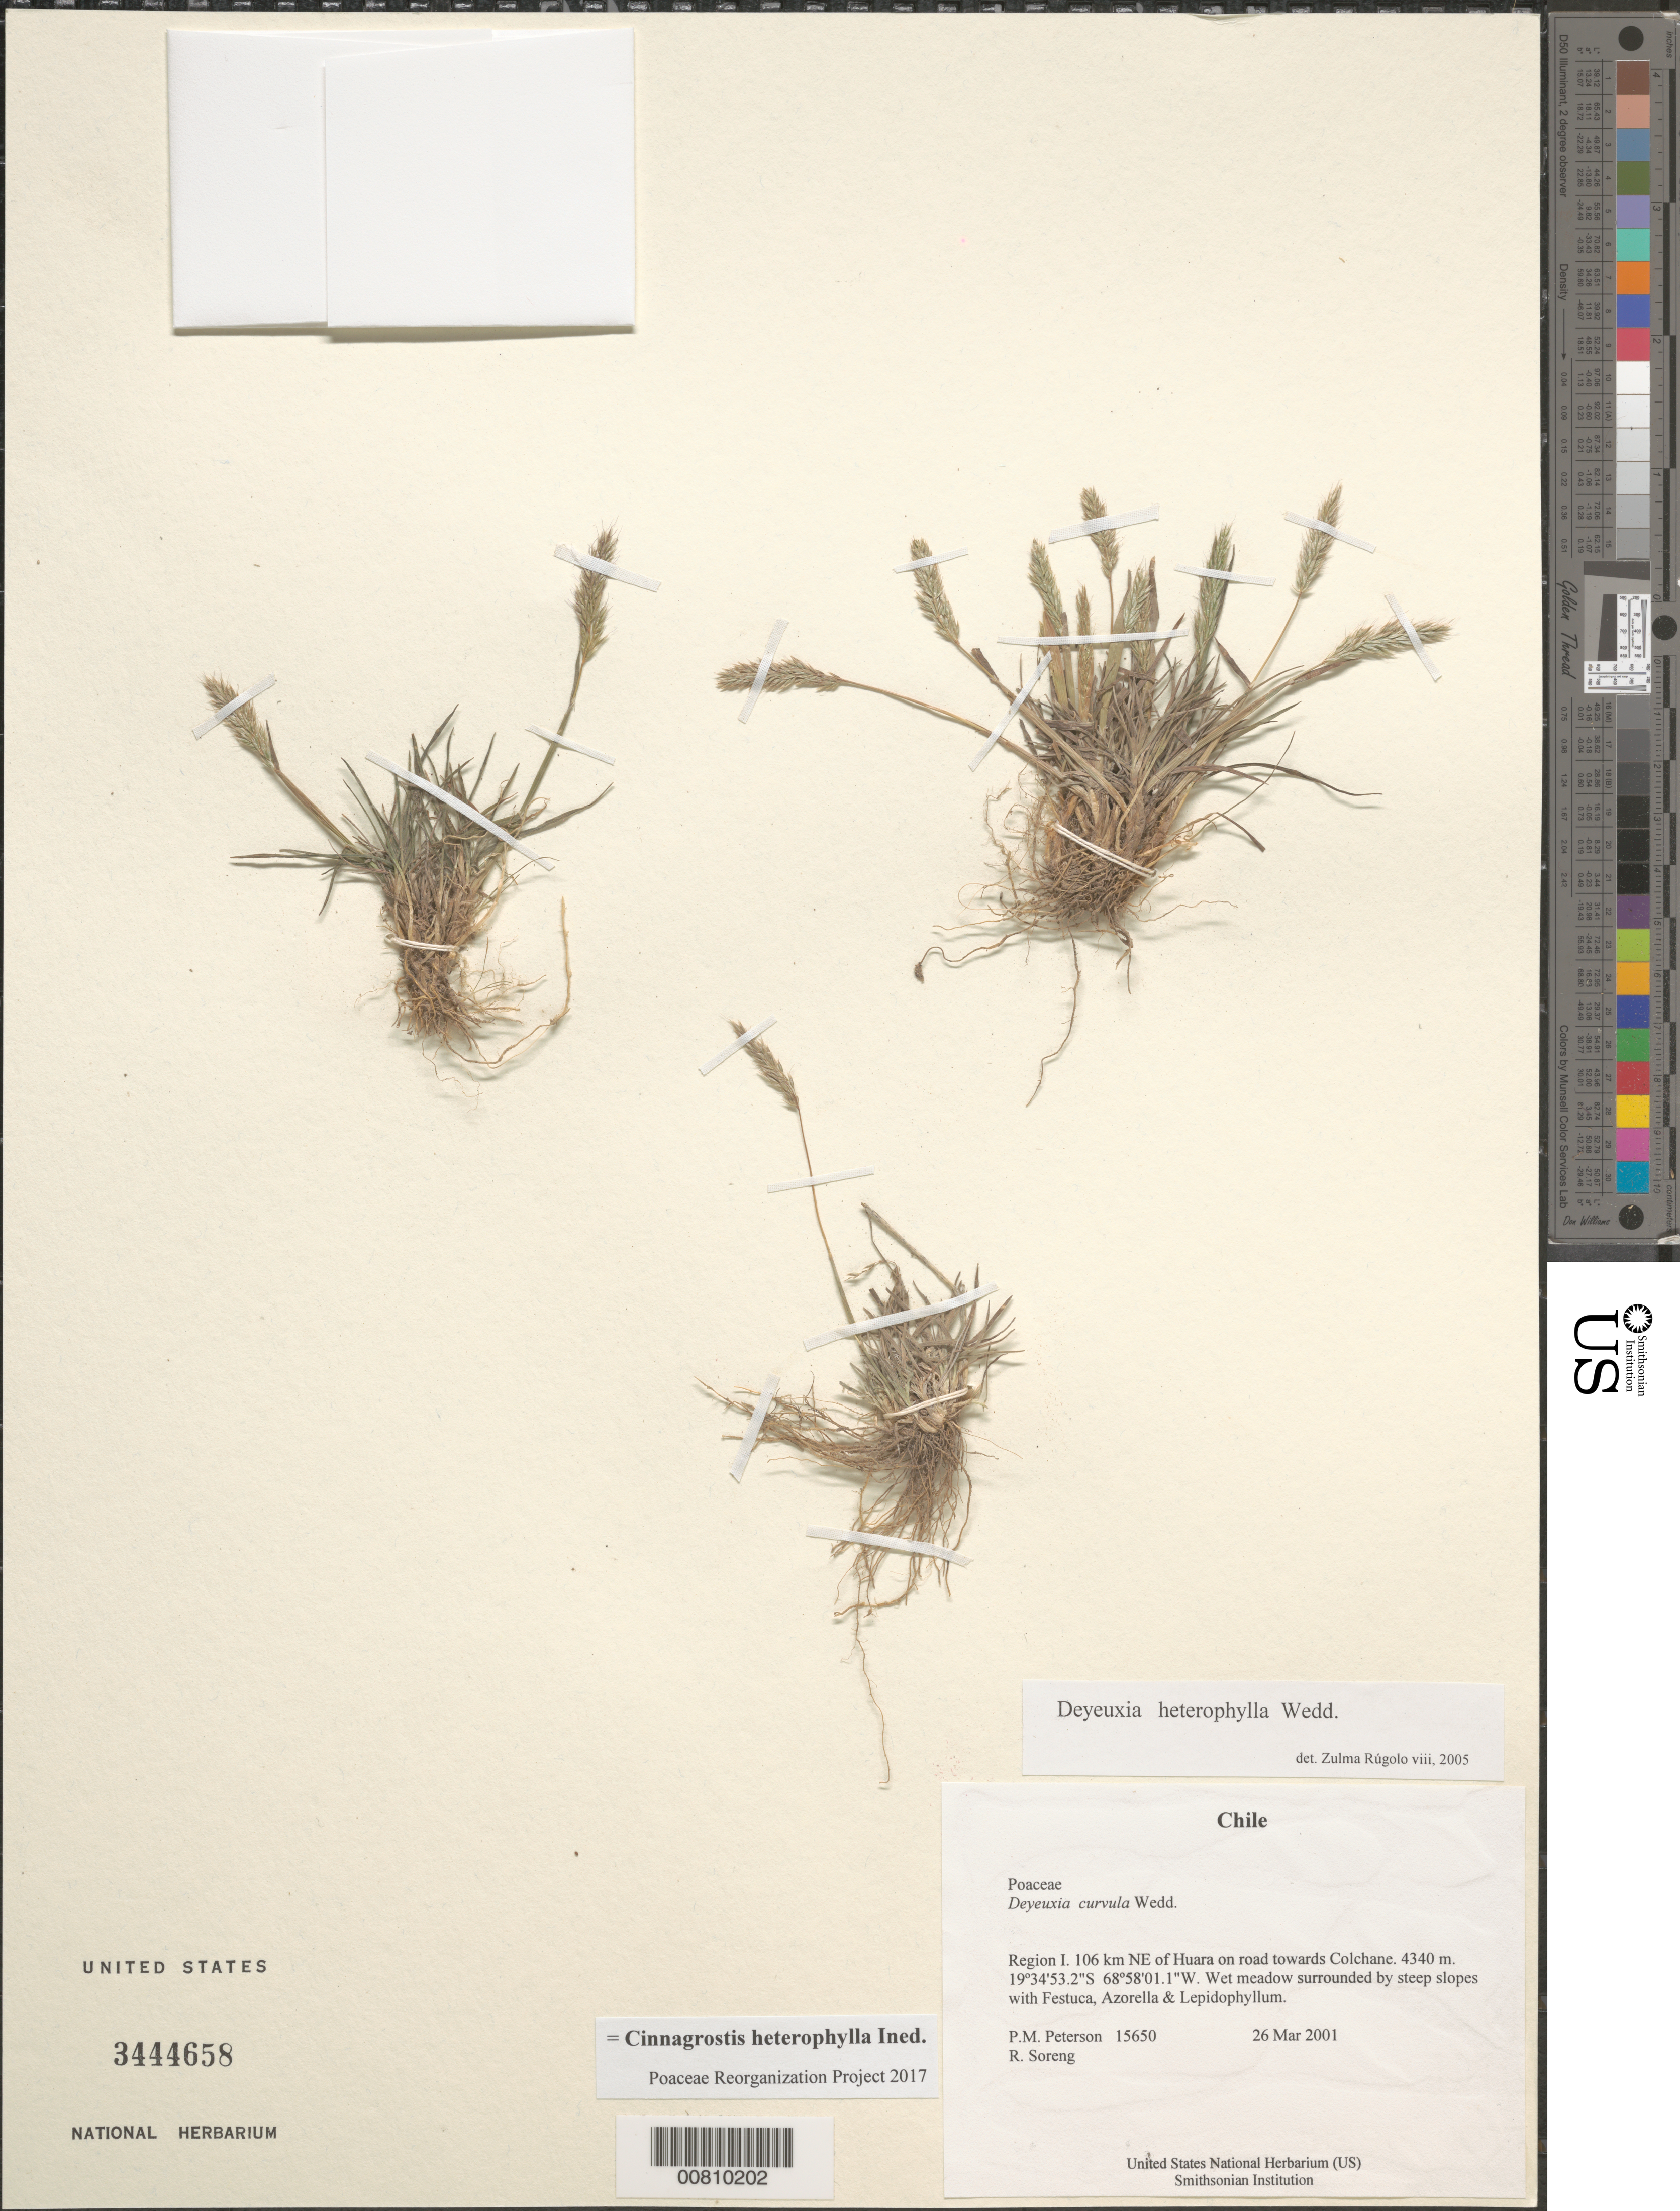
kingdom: Plantae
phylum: Tracheophyta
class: Liliopsida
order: Poales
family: Poaceae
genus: Cinnagrostis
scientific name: Cinnagrostis heterophylla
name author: (Wedd.) P.M. Peterson et al.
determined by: Poaceae Reorganization Project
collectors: P. M. Peterson & R. J. Soreng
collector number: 15650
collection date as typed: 26 Mar 2001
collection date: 2001-03-26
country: Chile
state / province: Tarapacá (I)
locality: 106 km NE of Huara on road towards Colchane.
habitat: Wet meadow surrounded by steep slopes with Festuca, Azorella & Lepidophyllum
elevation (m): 4340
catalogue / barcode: US 3444658